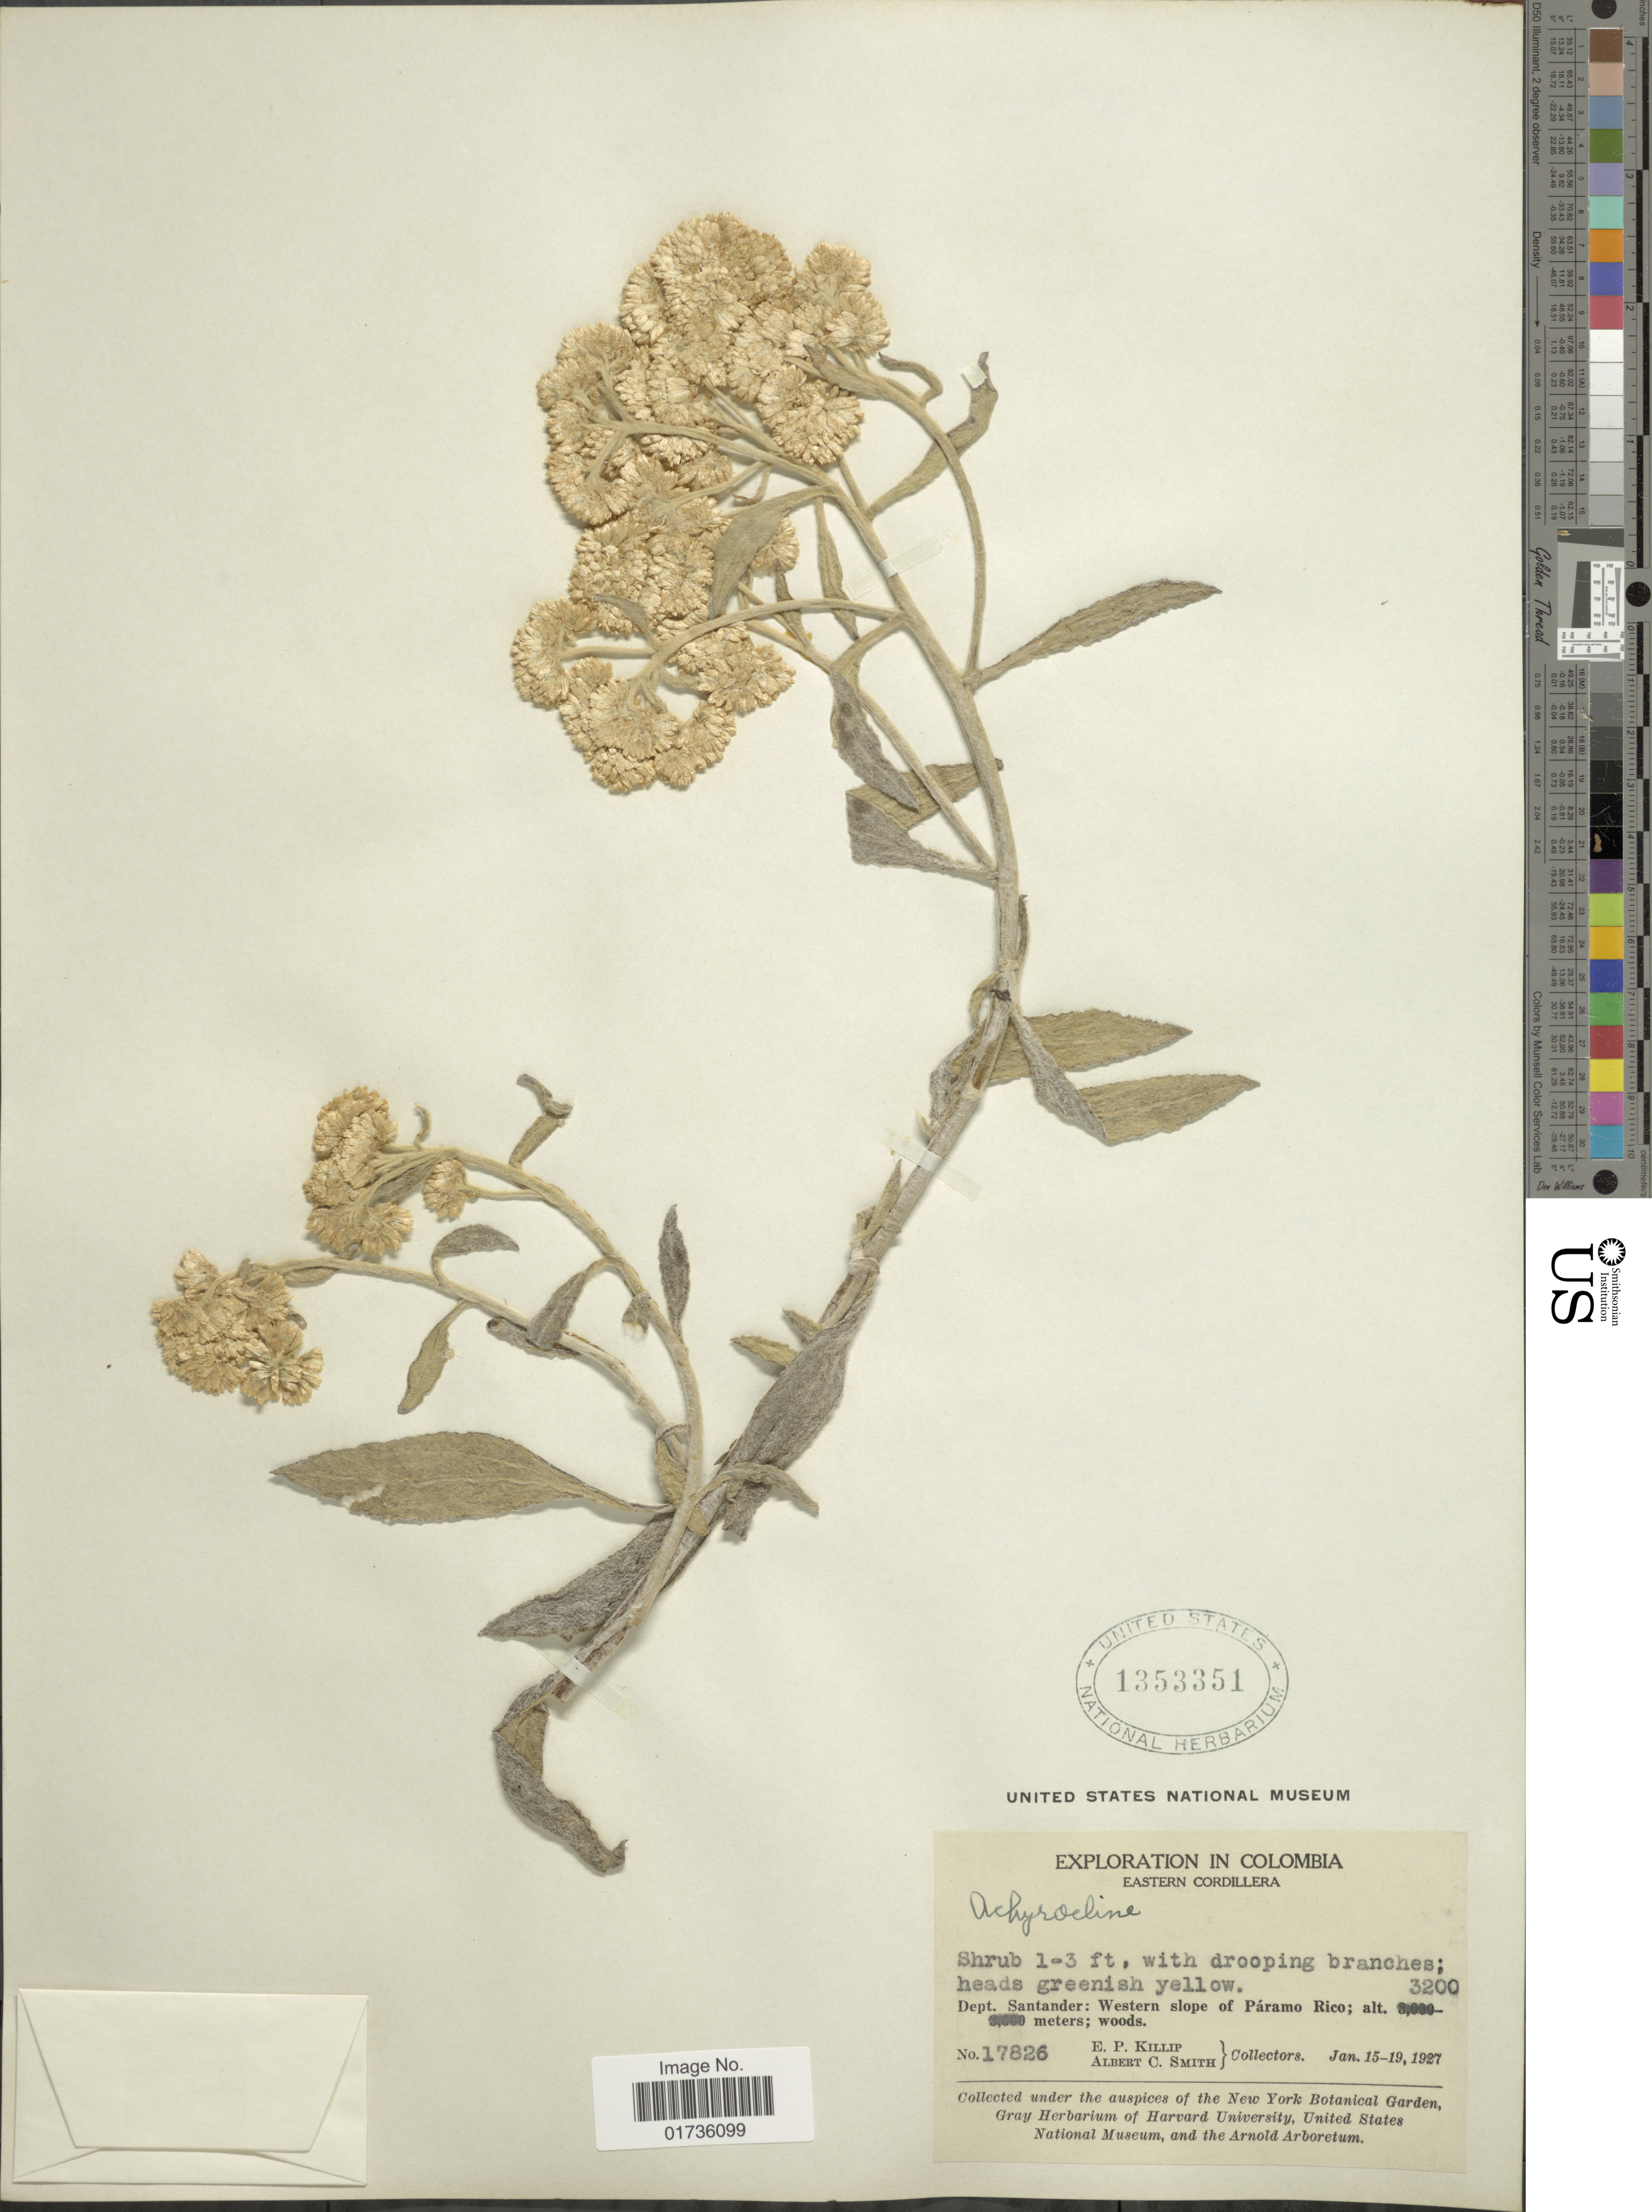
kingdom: Plantae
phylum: Tracheophyta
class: Magnoliopsida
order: Asterales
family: Asteraceae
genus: Achyrocline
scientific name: Achyrocline sp.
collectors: E. P. Killip & A. C. Smith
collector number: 17826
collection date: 1927-01-15/1927-01-19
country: Colombia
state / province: Santander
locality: Eastern Cordillera, Dept. Santander: Western slope of Páramo Rico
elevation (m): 3200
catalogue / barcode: US 1353351